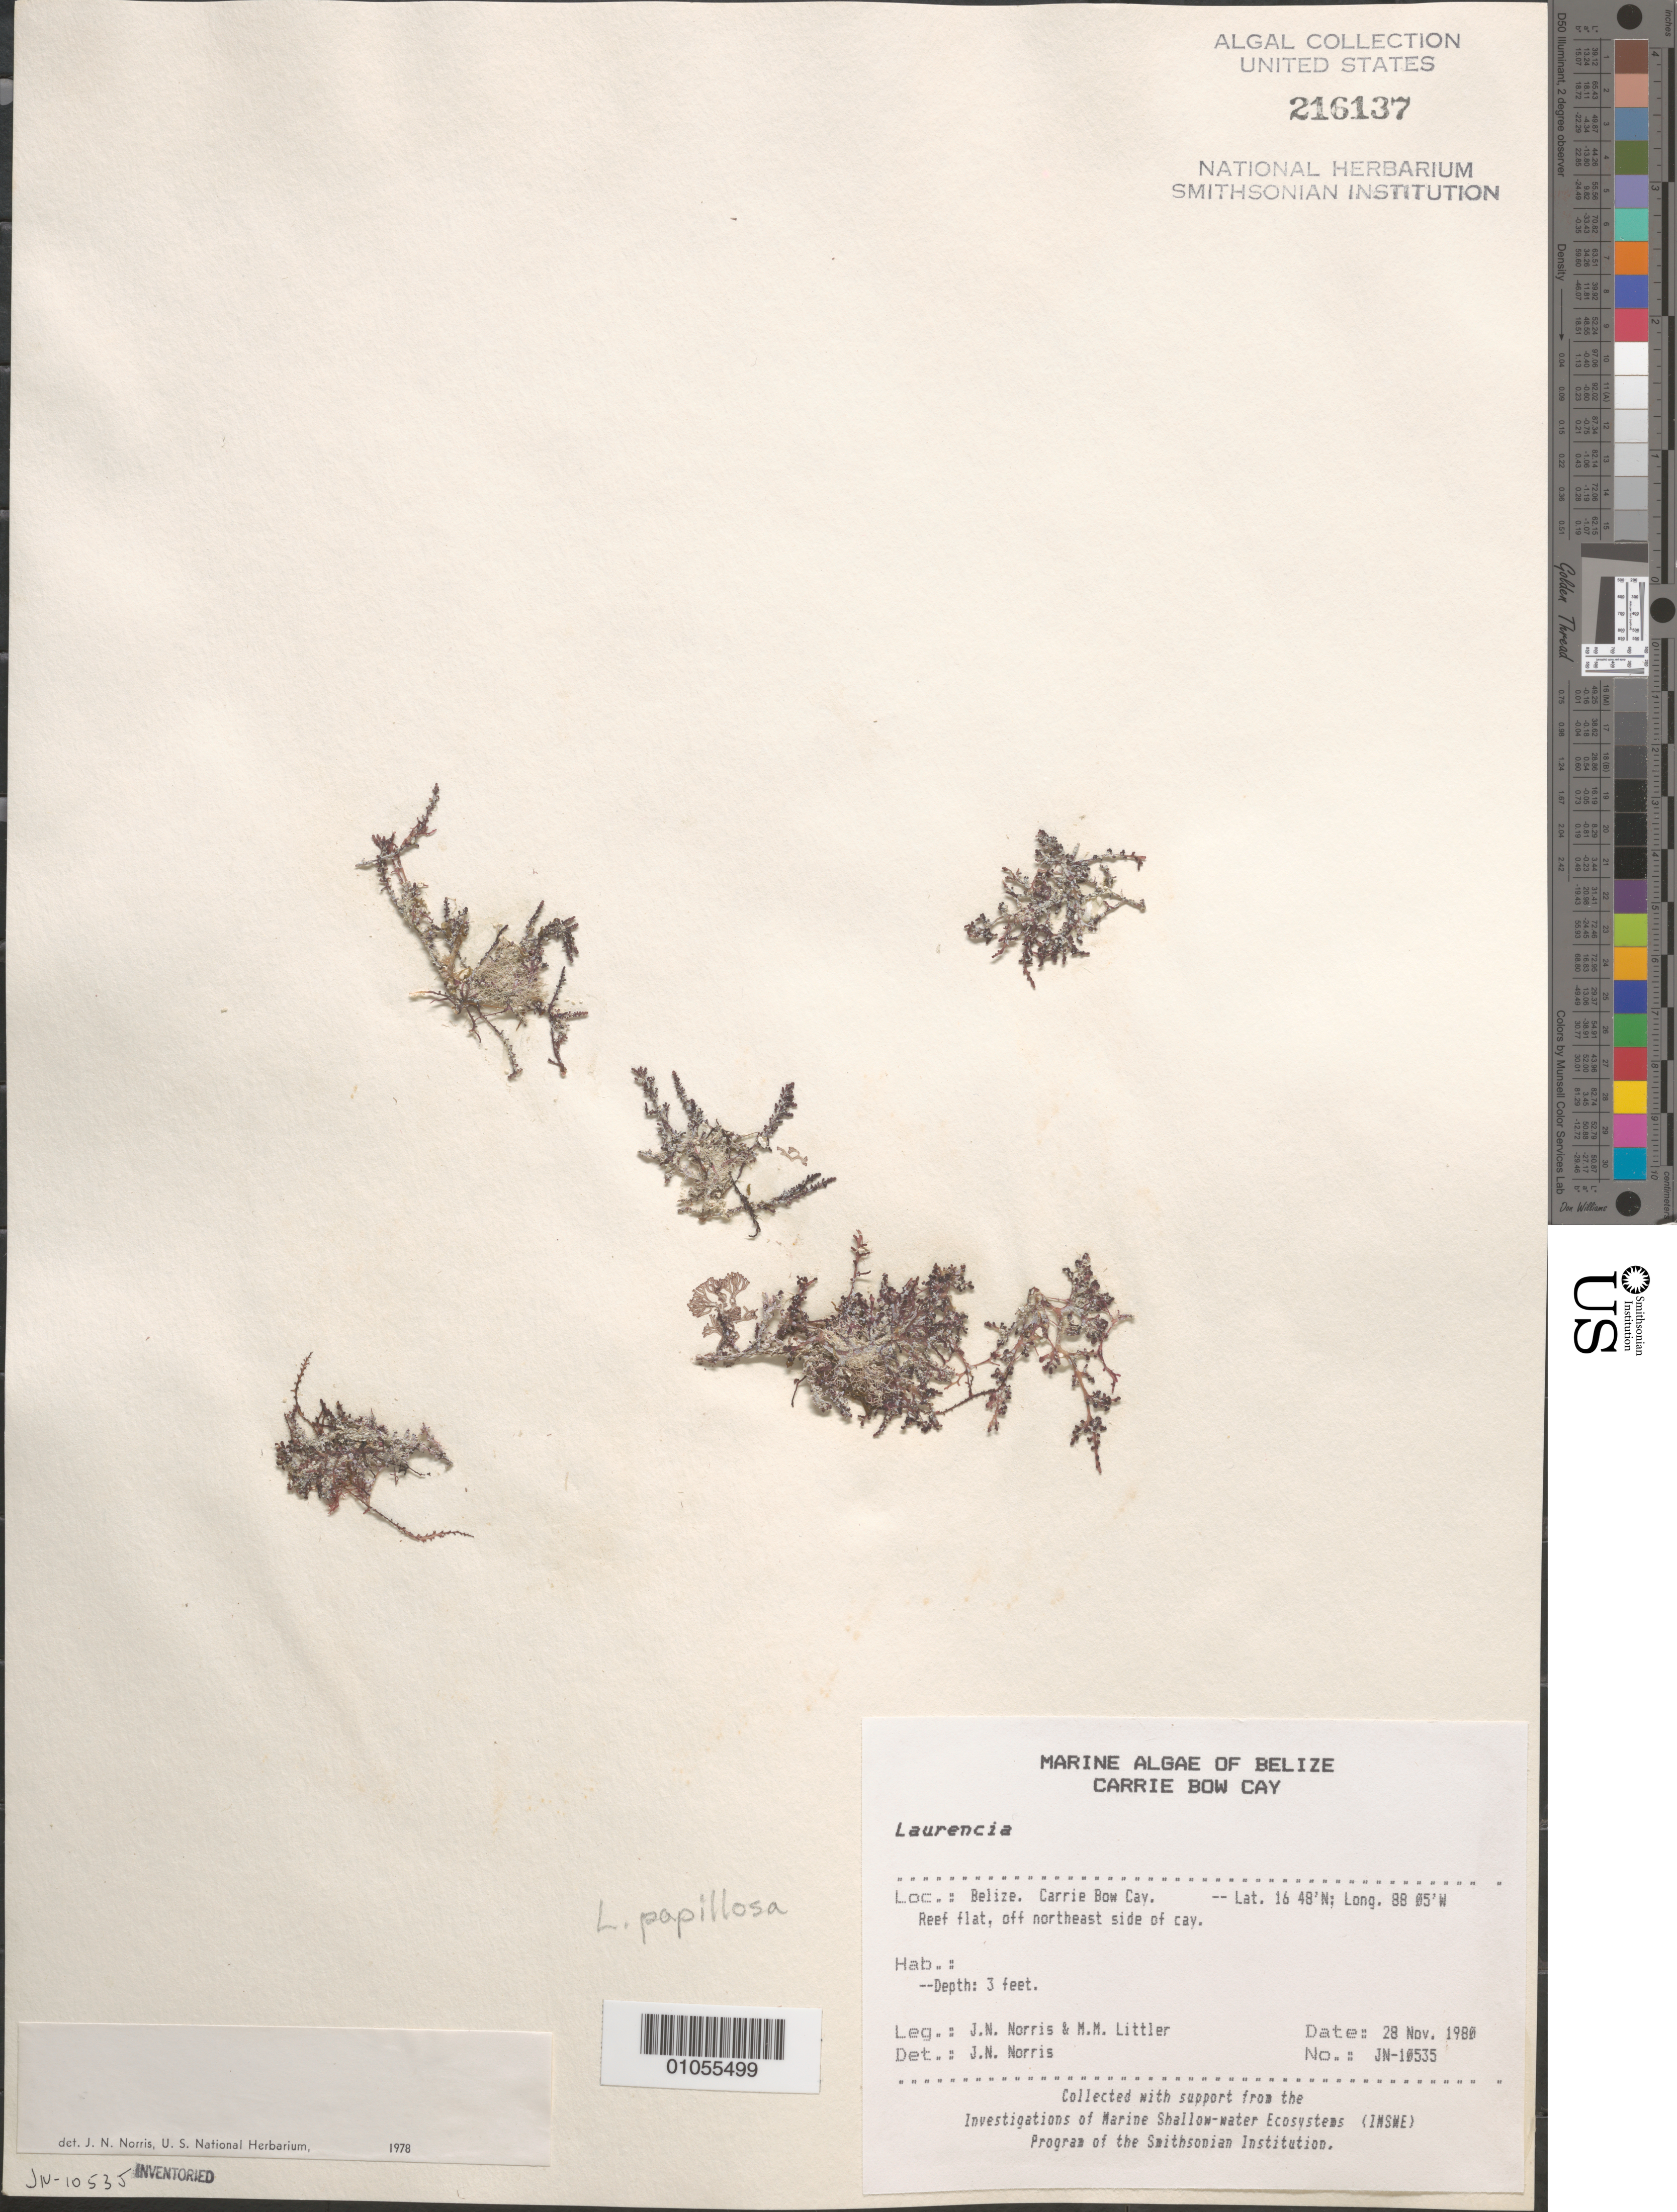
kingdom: Plantae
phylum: Rhodophyta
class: Florideophyceae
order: Ceramiales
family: Rhodomelaceae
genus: Palisada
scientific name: Palisada perforata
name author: (Bory) K.W. Nam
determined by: Algae name updating Project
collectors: J. N. Norris & M. M. Littler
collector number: JN-10535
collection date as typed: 28 Nov 1980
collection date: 1980-11-28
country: Belize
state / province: Stann Creek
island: Carrie Bow Cay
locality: Reef flat, off northeast side of cay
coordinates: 16 48'N, 88 05'W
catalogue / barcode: US 216137